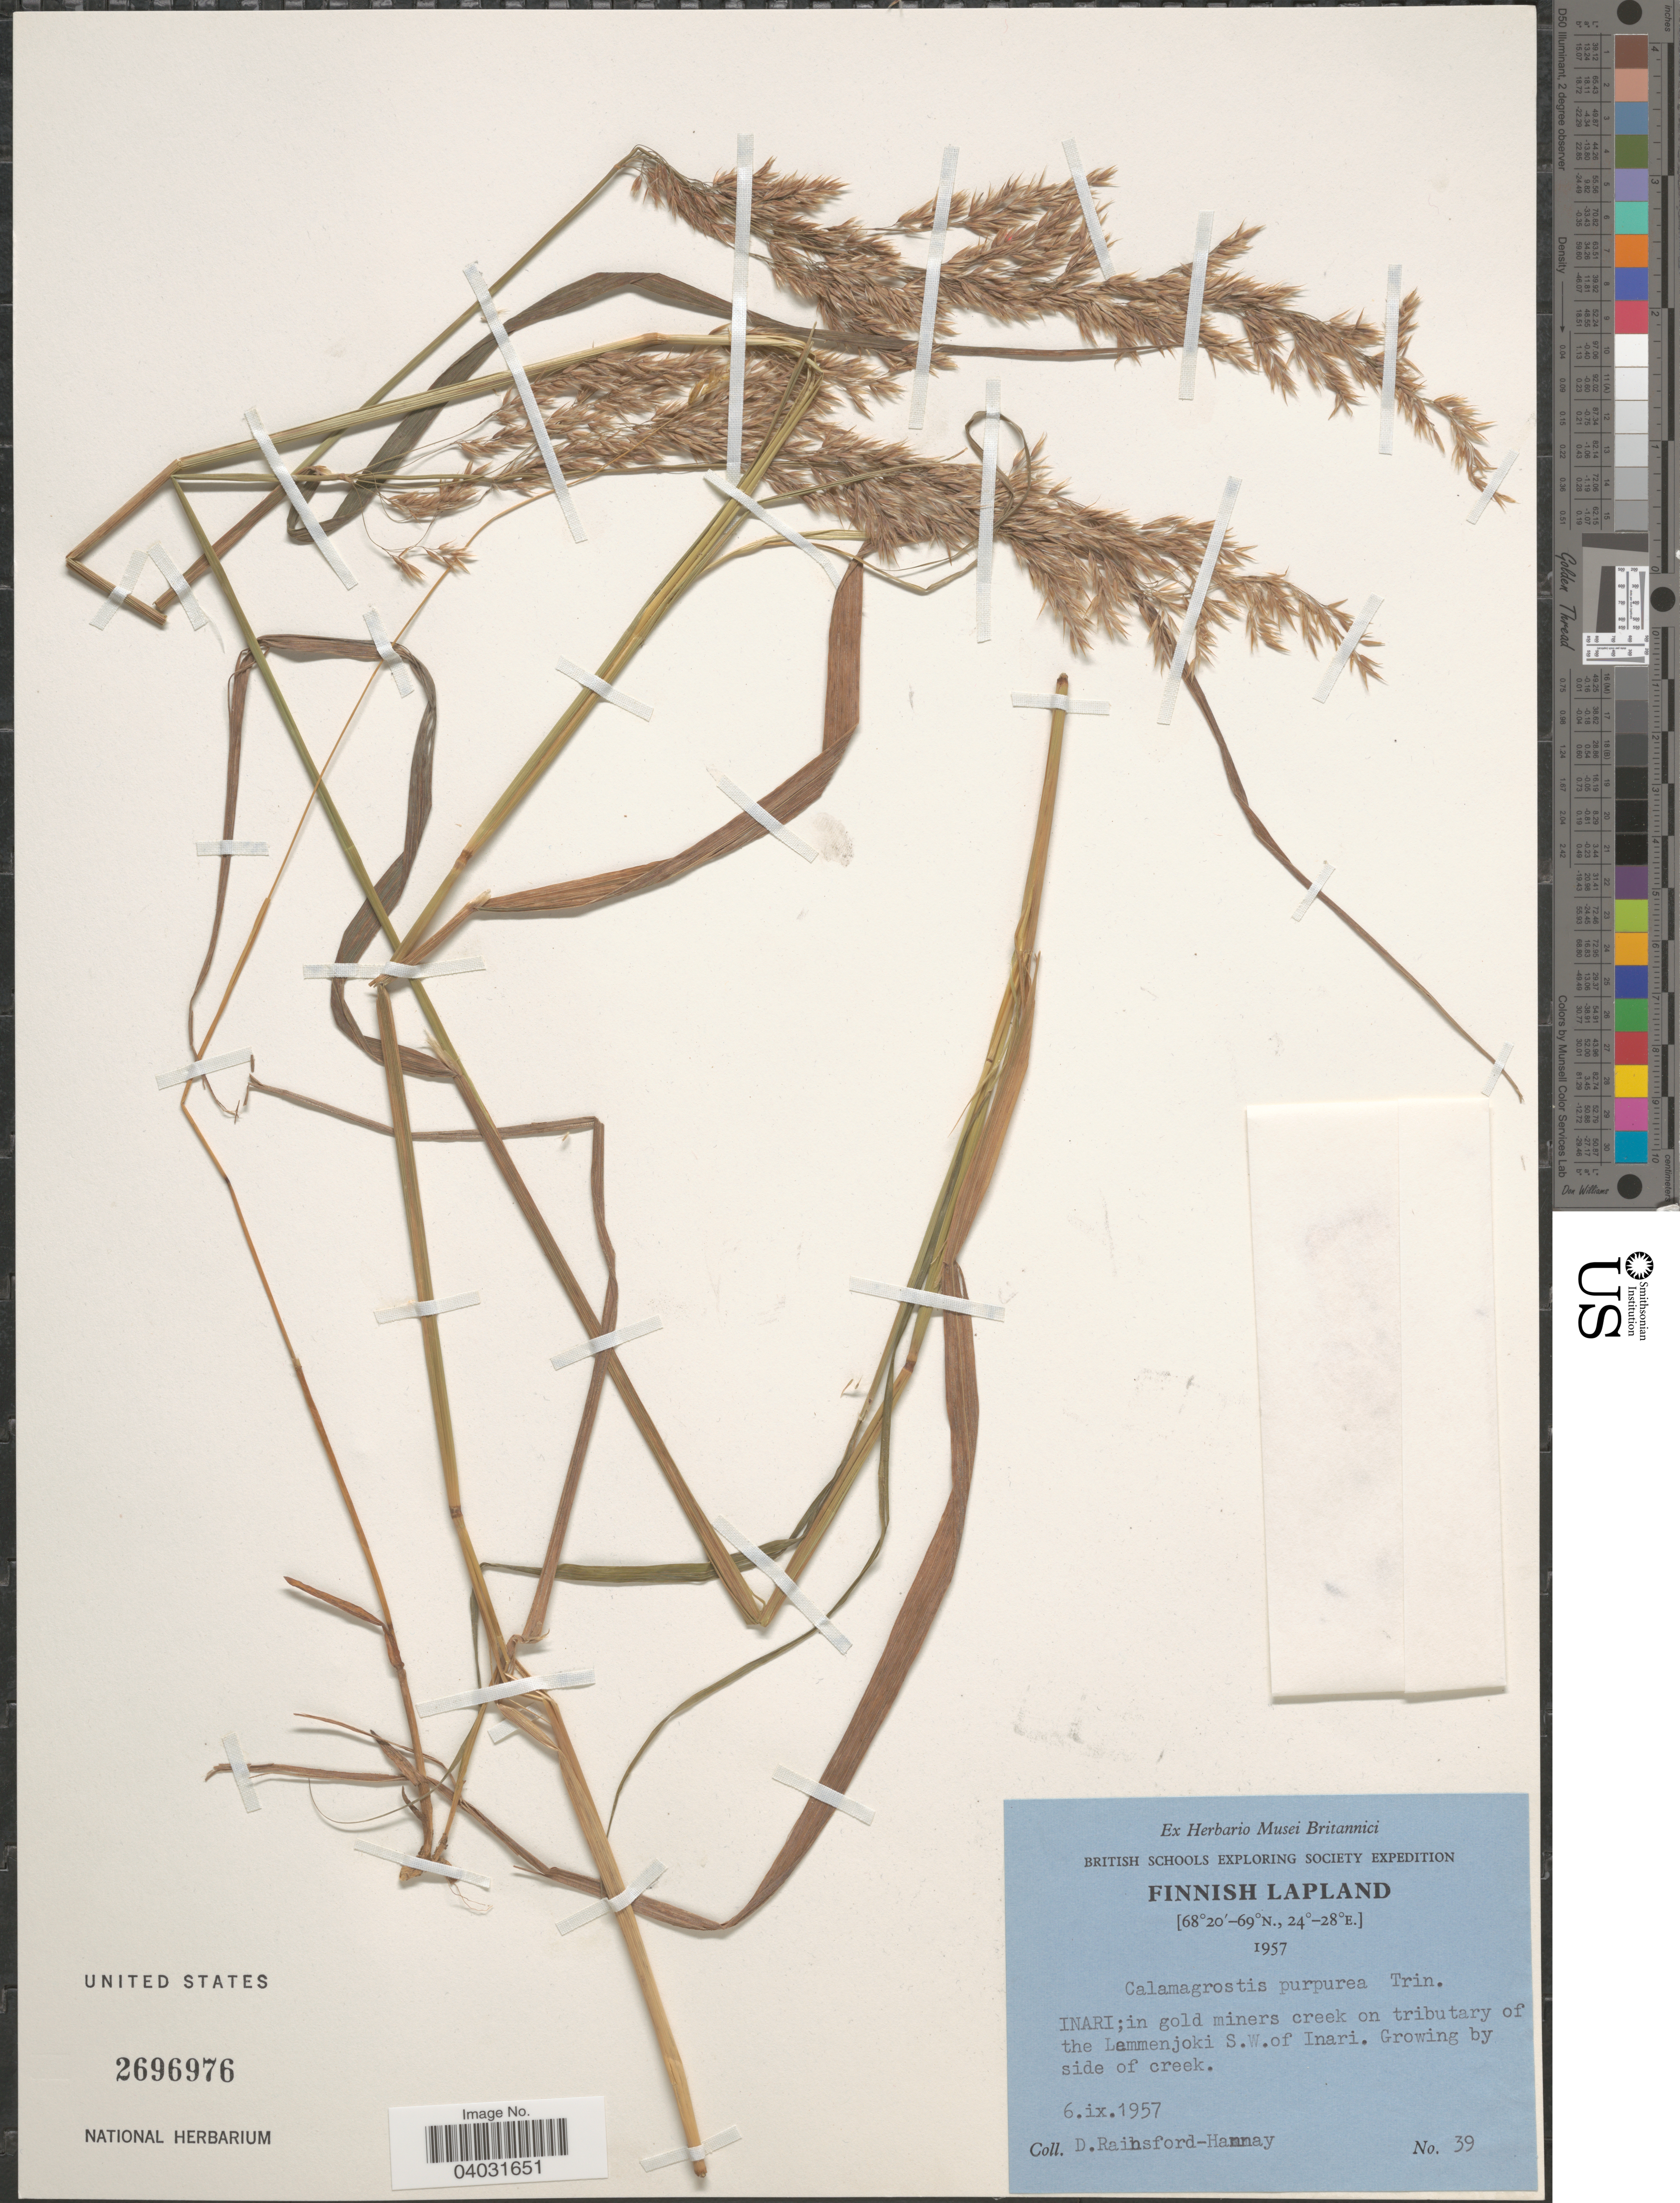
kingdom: Plantae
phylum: Tracheophyta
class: Liliopsida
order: Poales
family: Poaceae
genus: Calamagrostis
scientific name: Calamagrostis purpurea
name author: (Trin.) Trin.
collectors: D. Rainsford-Hannay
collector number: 39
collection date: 1957-09-06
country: Finland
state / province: Lappi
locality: Finnish Lapland. Inari; in gold miners creek on tributary of the Lemmenjoki S.W. of Inari.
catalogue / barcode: US 2696976